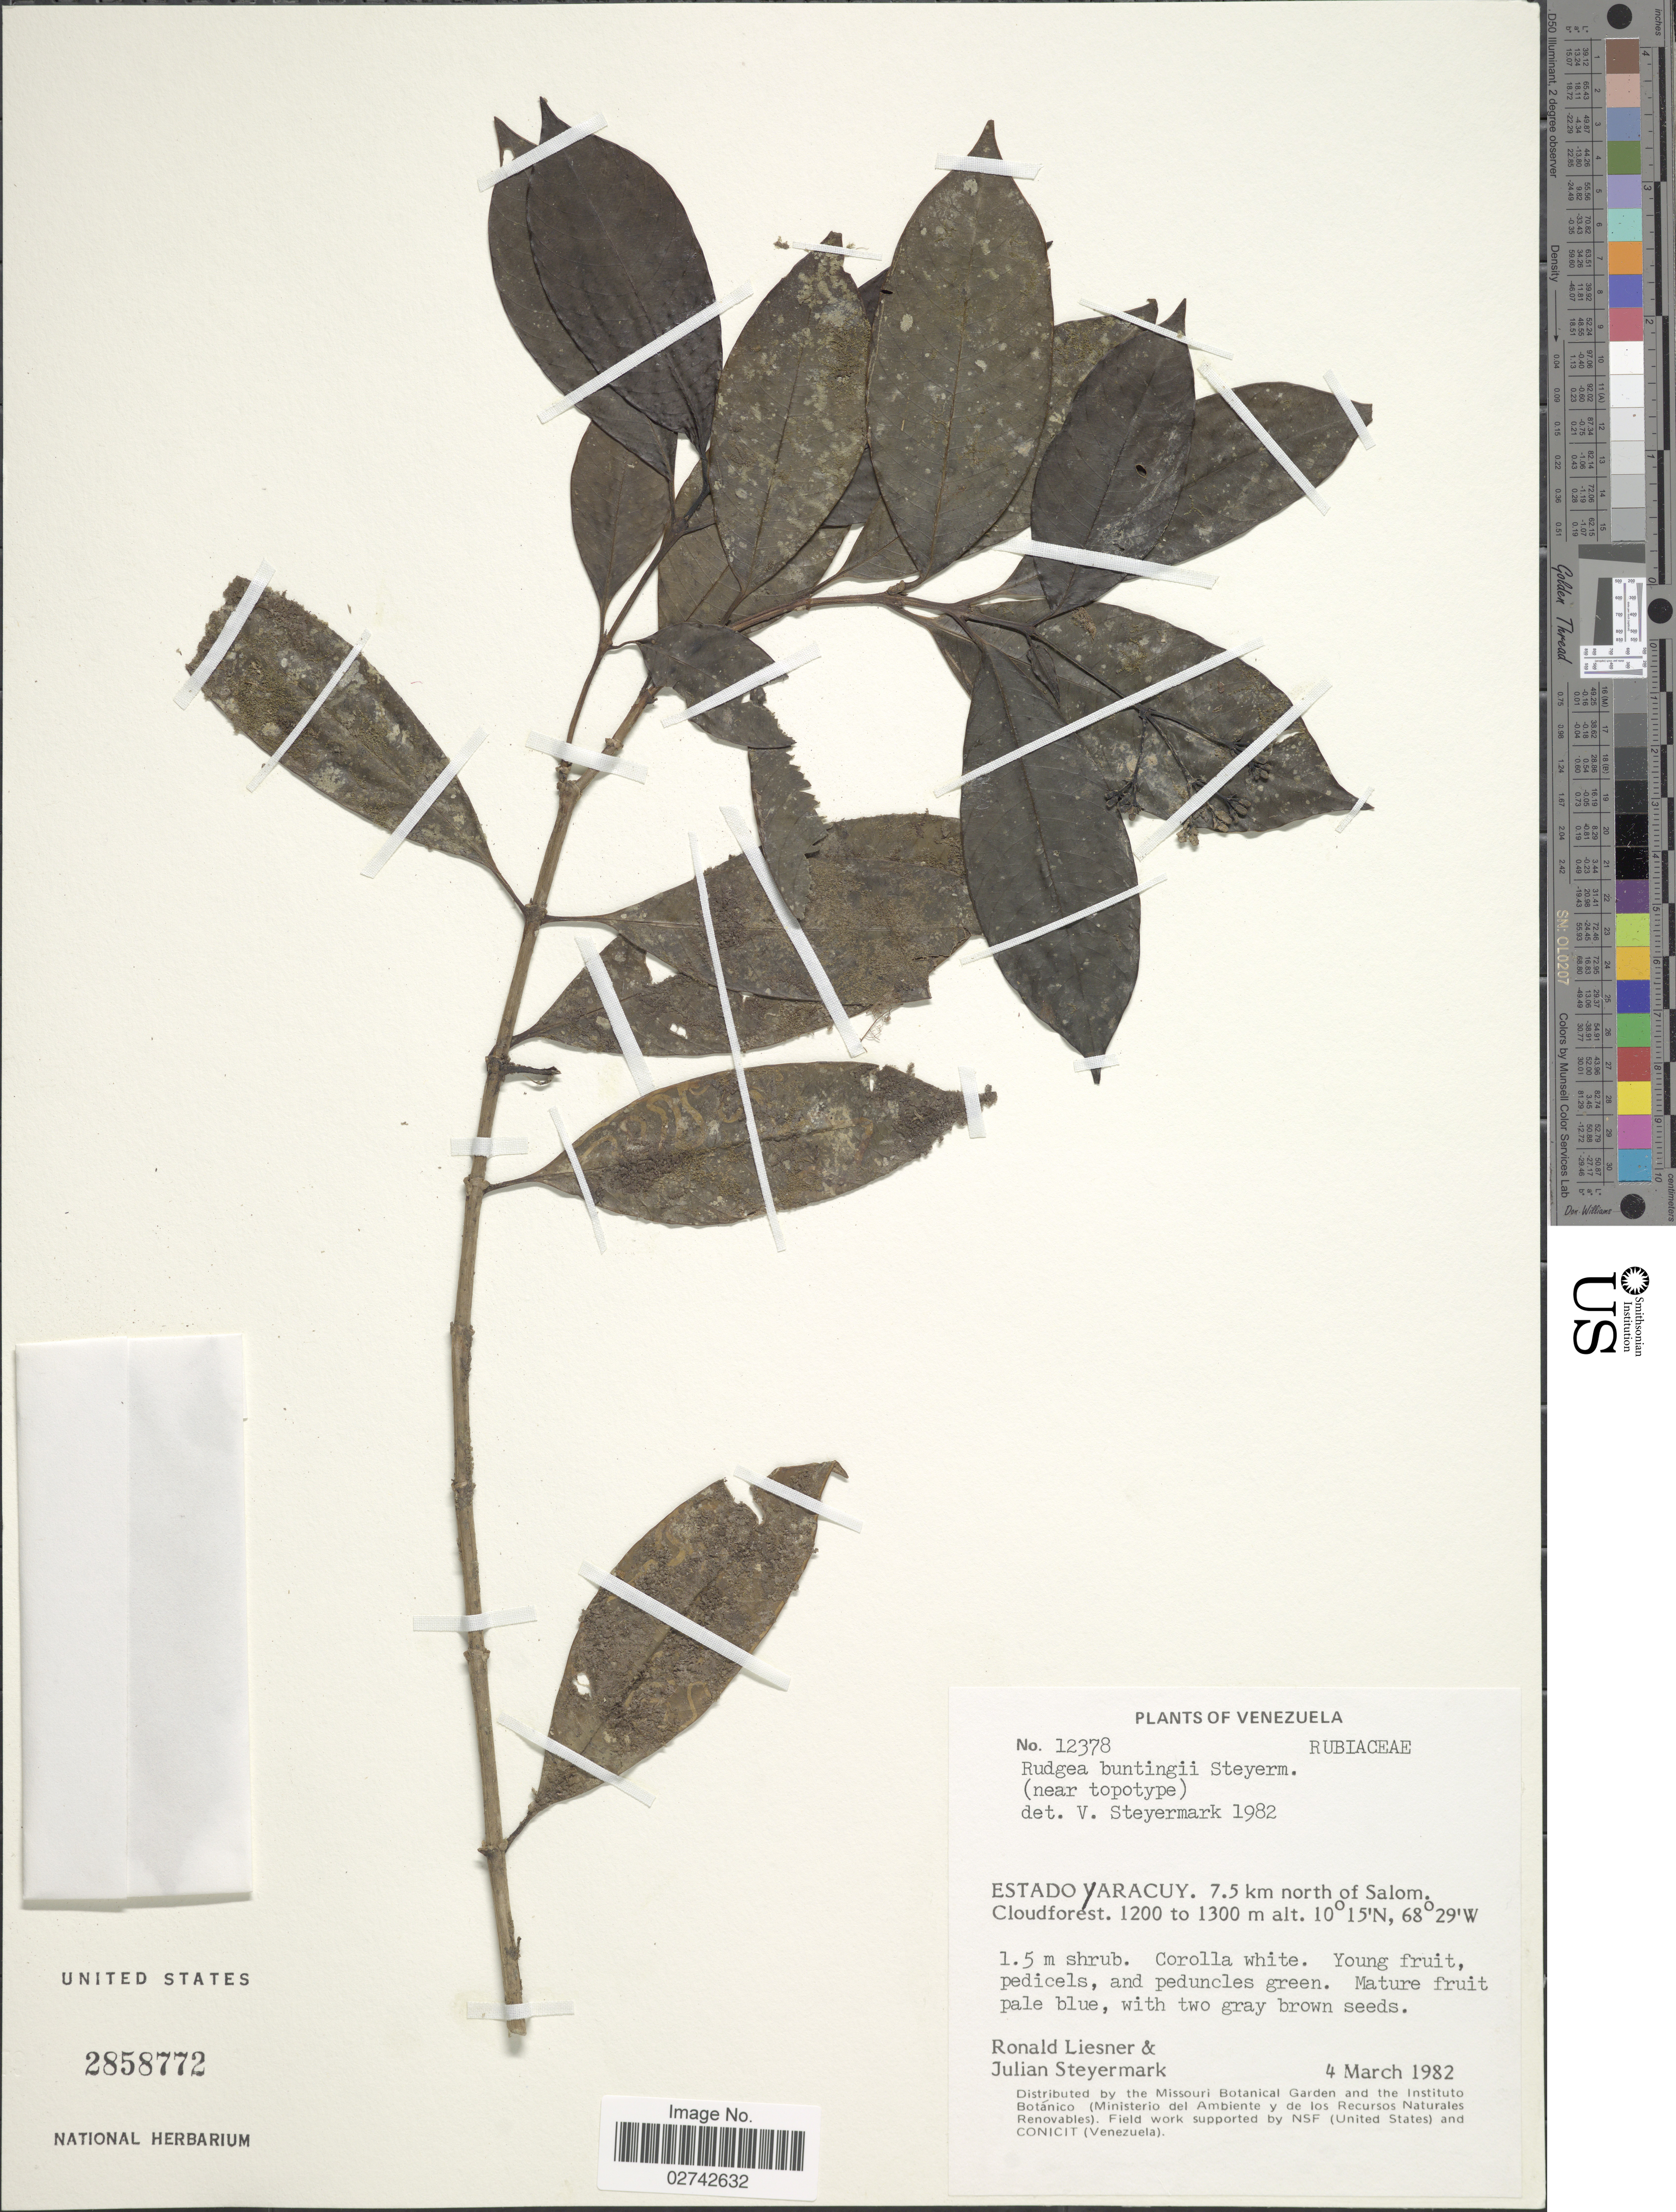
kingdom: Plantae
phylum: Tracheophyta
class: Magnoliopsida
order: Gentianales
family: Rubiaceae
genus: Rudgea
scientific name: Rudgea buntingii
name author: Steyerm.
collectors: R. L. Liesner & J. Steyermark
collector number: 12378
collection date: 1982-03-04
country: Venezuela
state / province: Yaracuy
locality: Estado Yaracuy, 7.5 km north of Salom, Cloudforest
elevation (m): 1200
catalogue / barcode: US 2858772